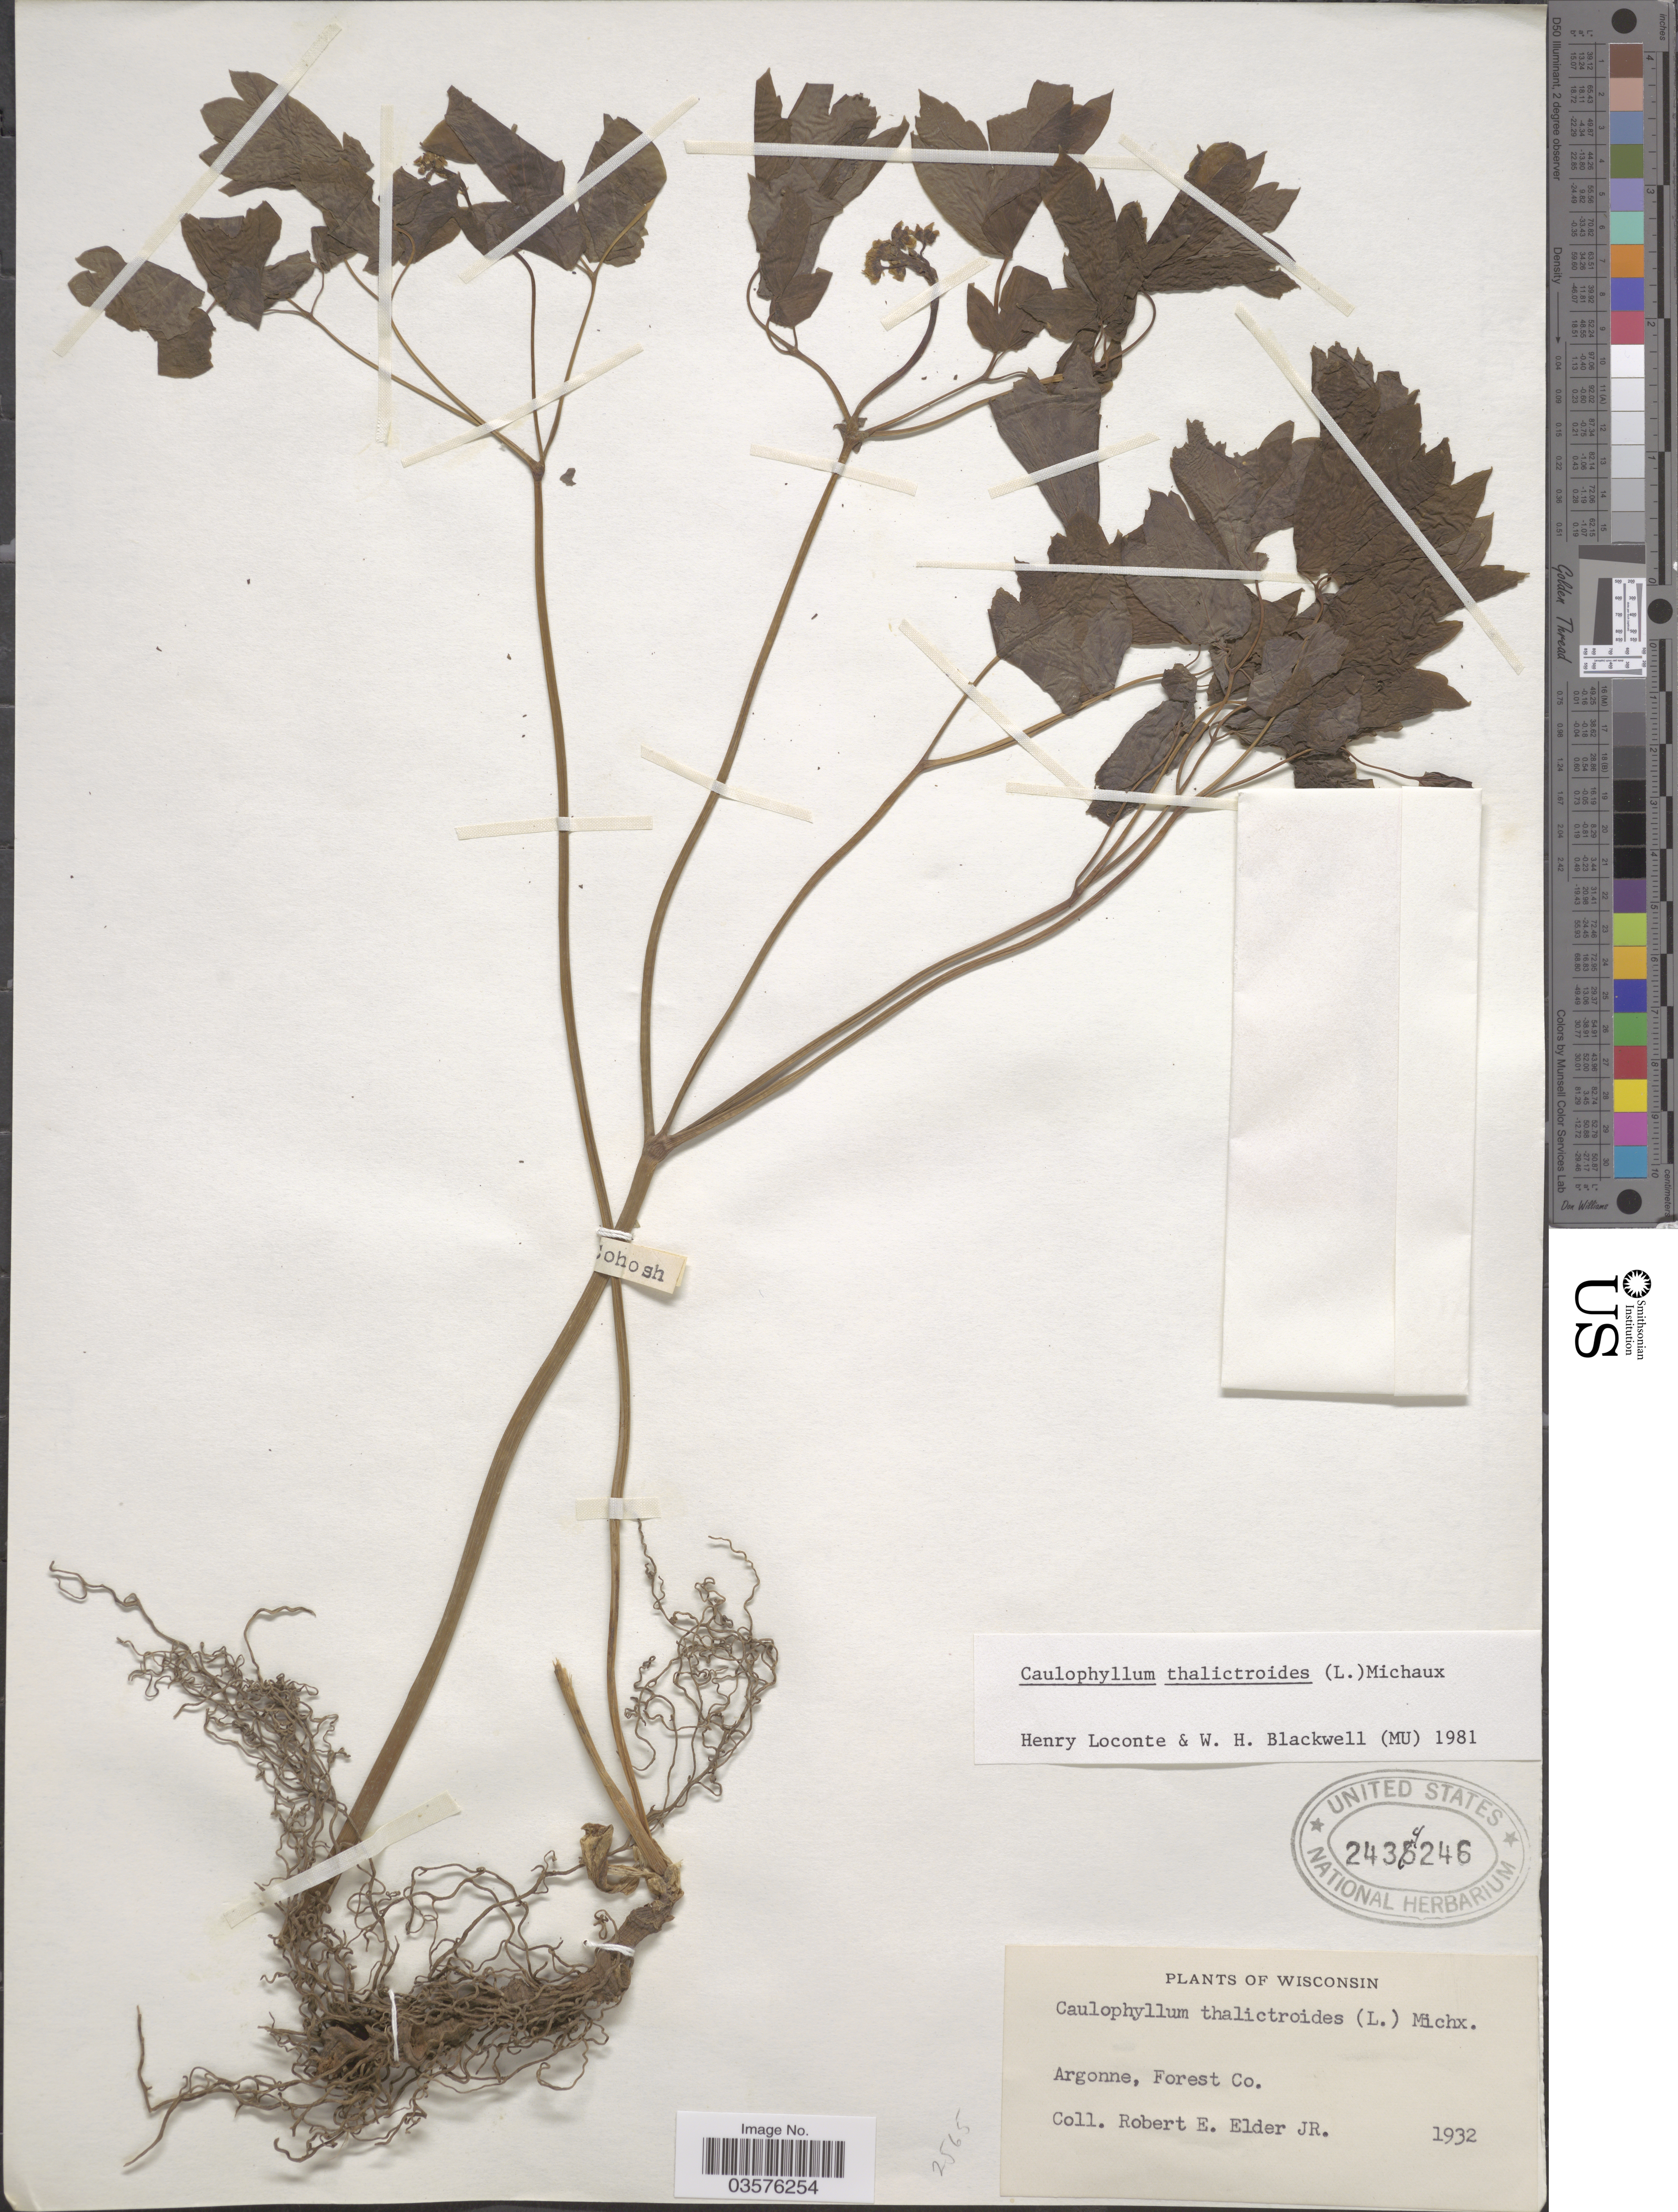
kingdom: Plantae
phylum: Tracheophyta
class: Magnoliopsida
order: Ranunculales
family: Berberidaceae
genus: Caulophyllum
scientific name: Caulophyllum thalictroides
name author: (L.) Michx.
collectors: R. E. Elder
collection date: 1932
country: United States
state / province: Wisconsin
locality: Argonne, Forest Co.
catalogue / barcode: US 2434246